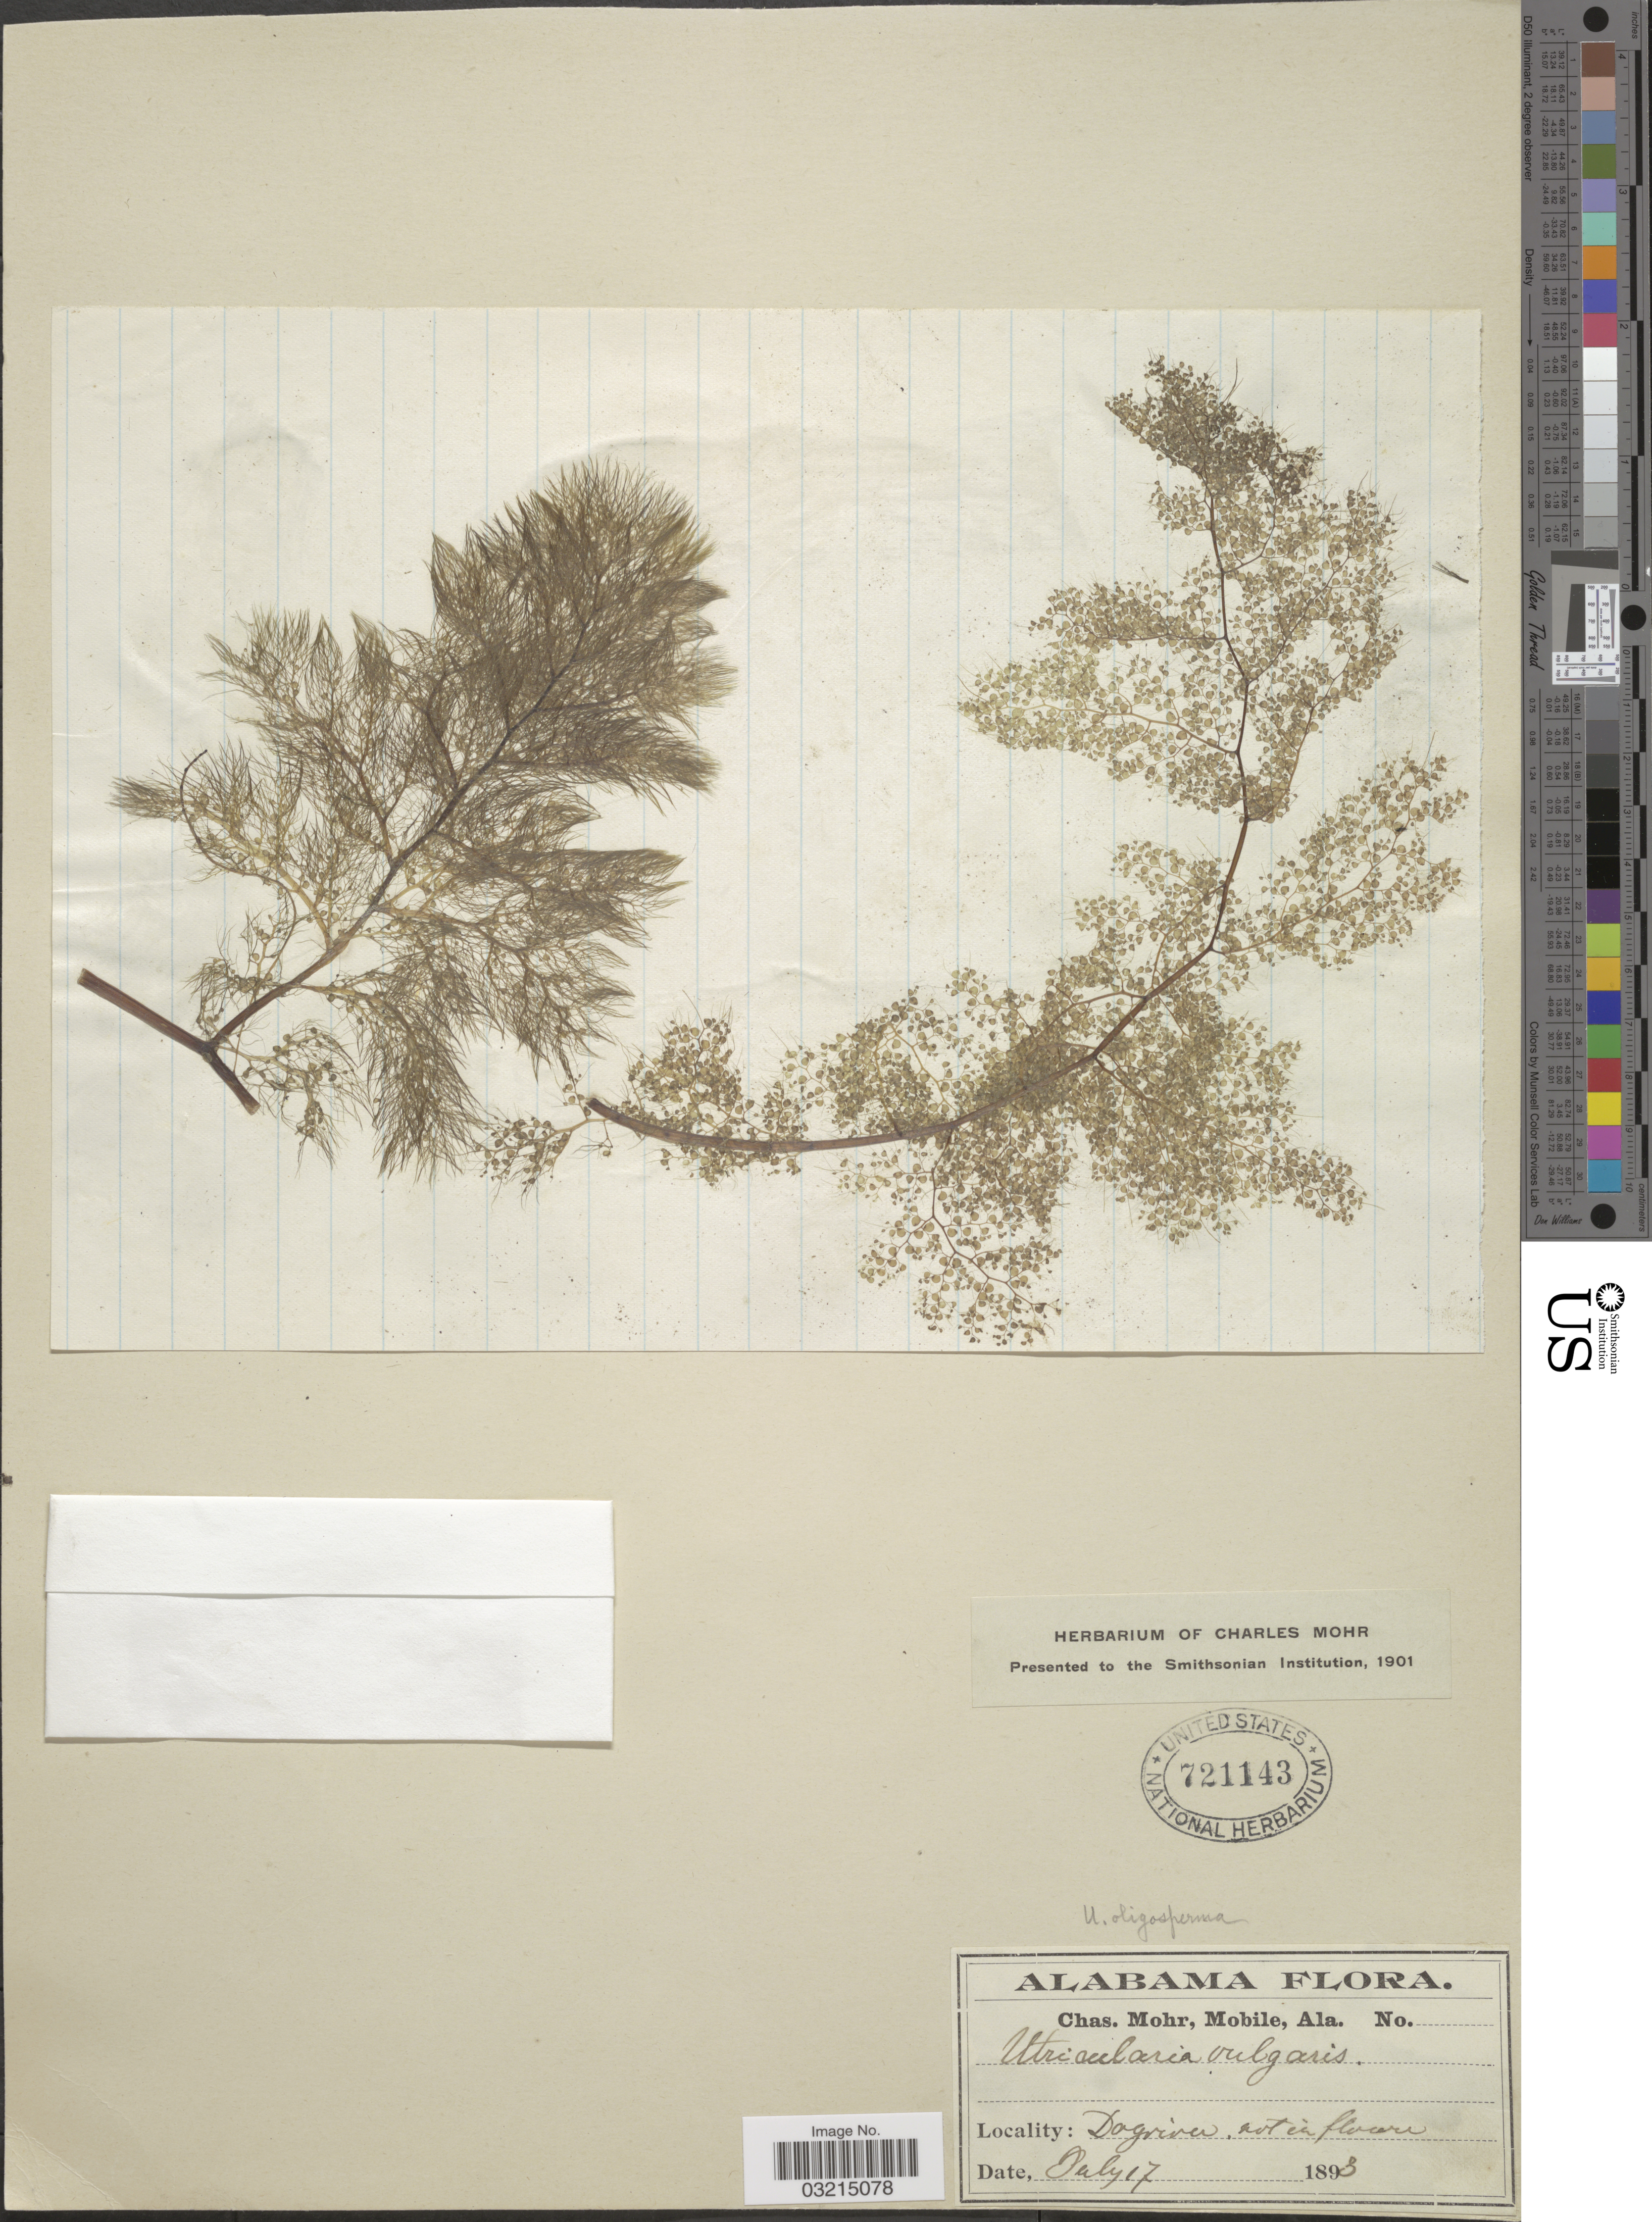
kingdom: Plantae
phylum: Tracheophyta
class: Magnoliopsida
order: Lamiales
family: Lentibulariaceae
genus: Utricularia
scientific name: Utricularia foliosa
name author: L.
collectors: Mohr, C. T. (herbarium)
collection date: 1893-07-17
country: United States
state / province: Alabama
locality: Dogriver.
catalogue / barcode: US 721143